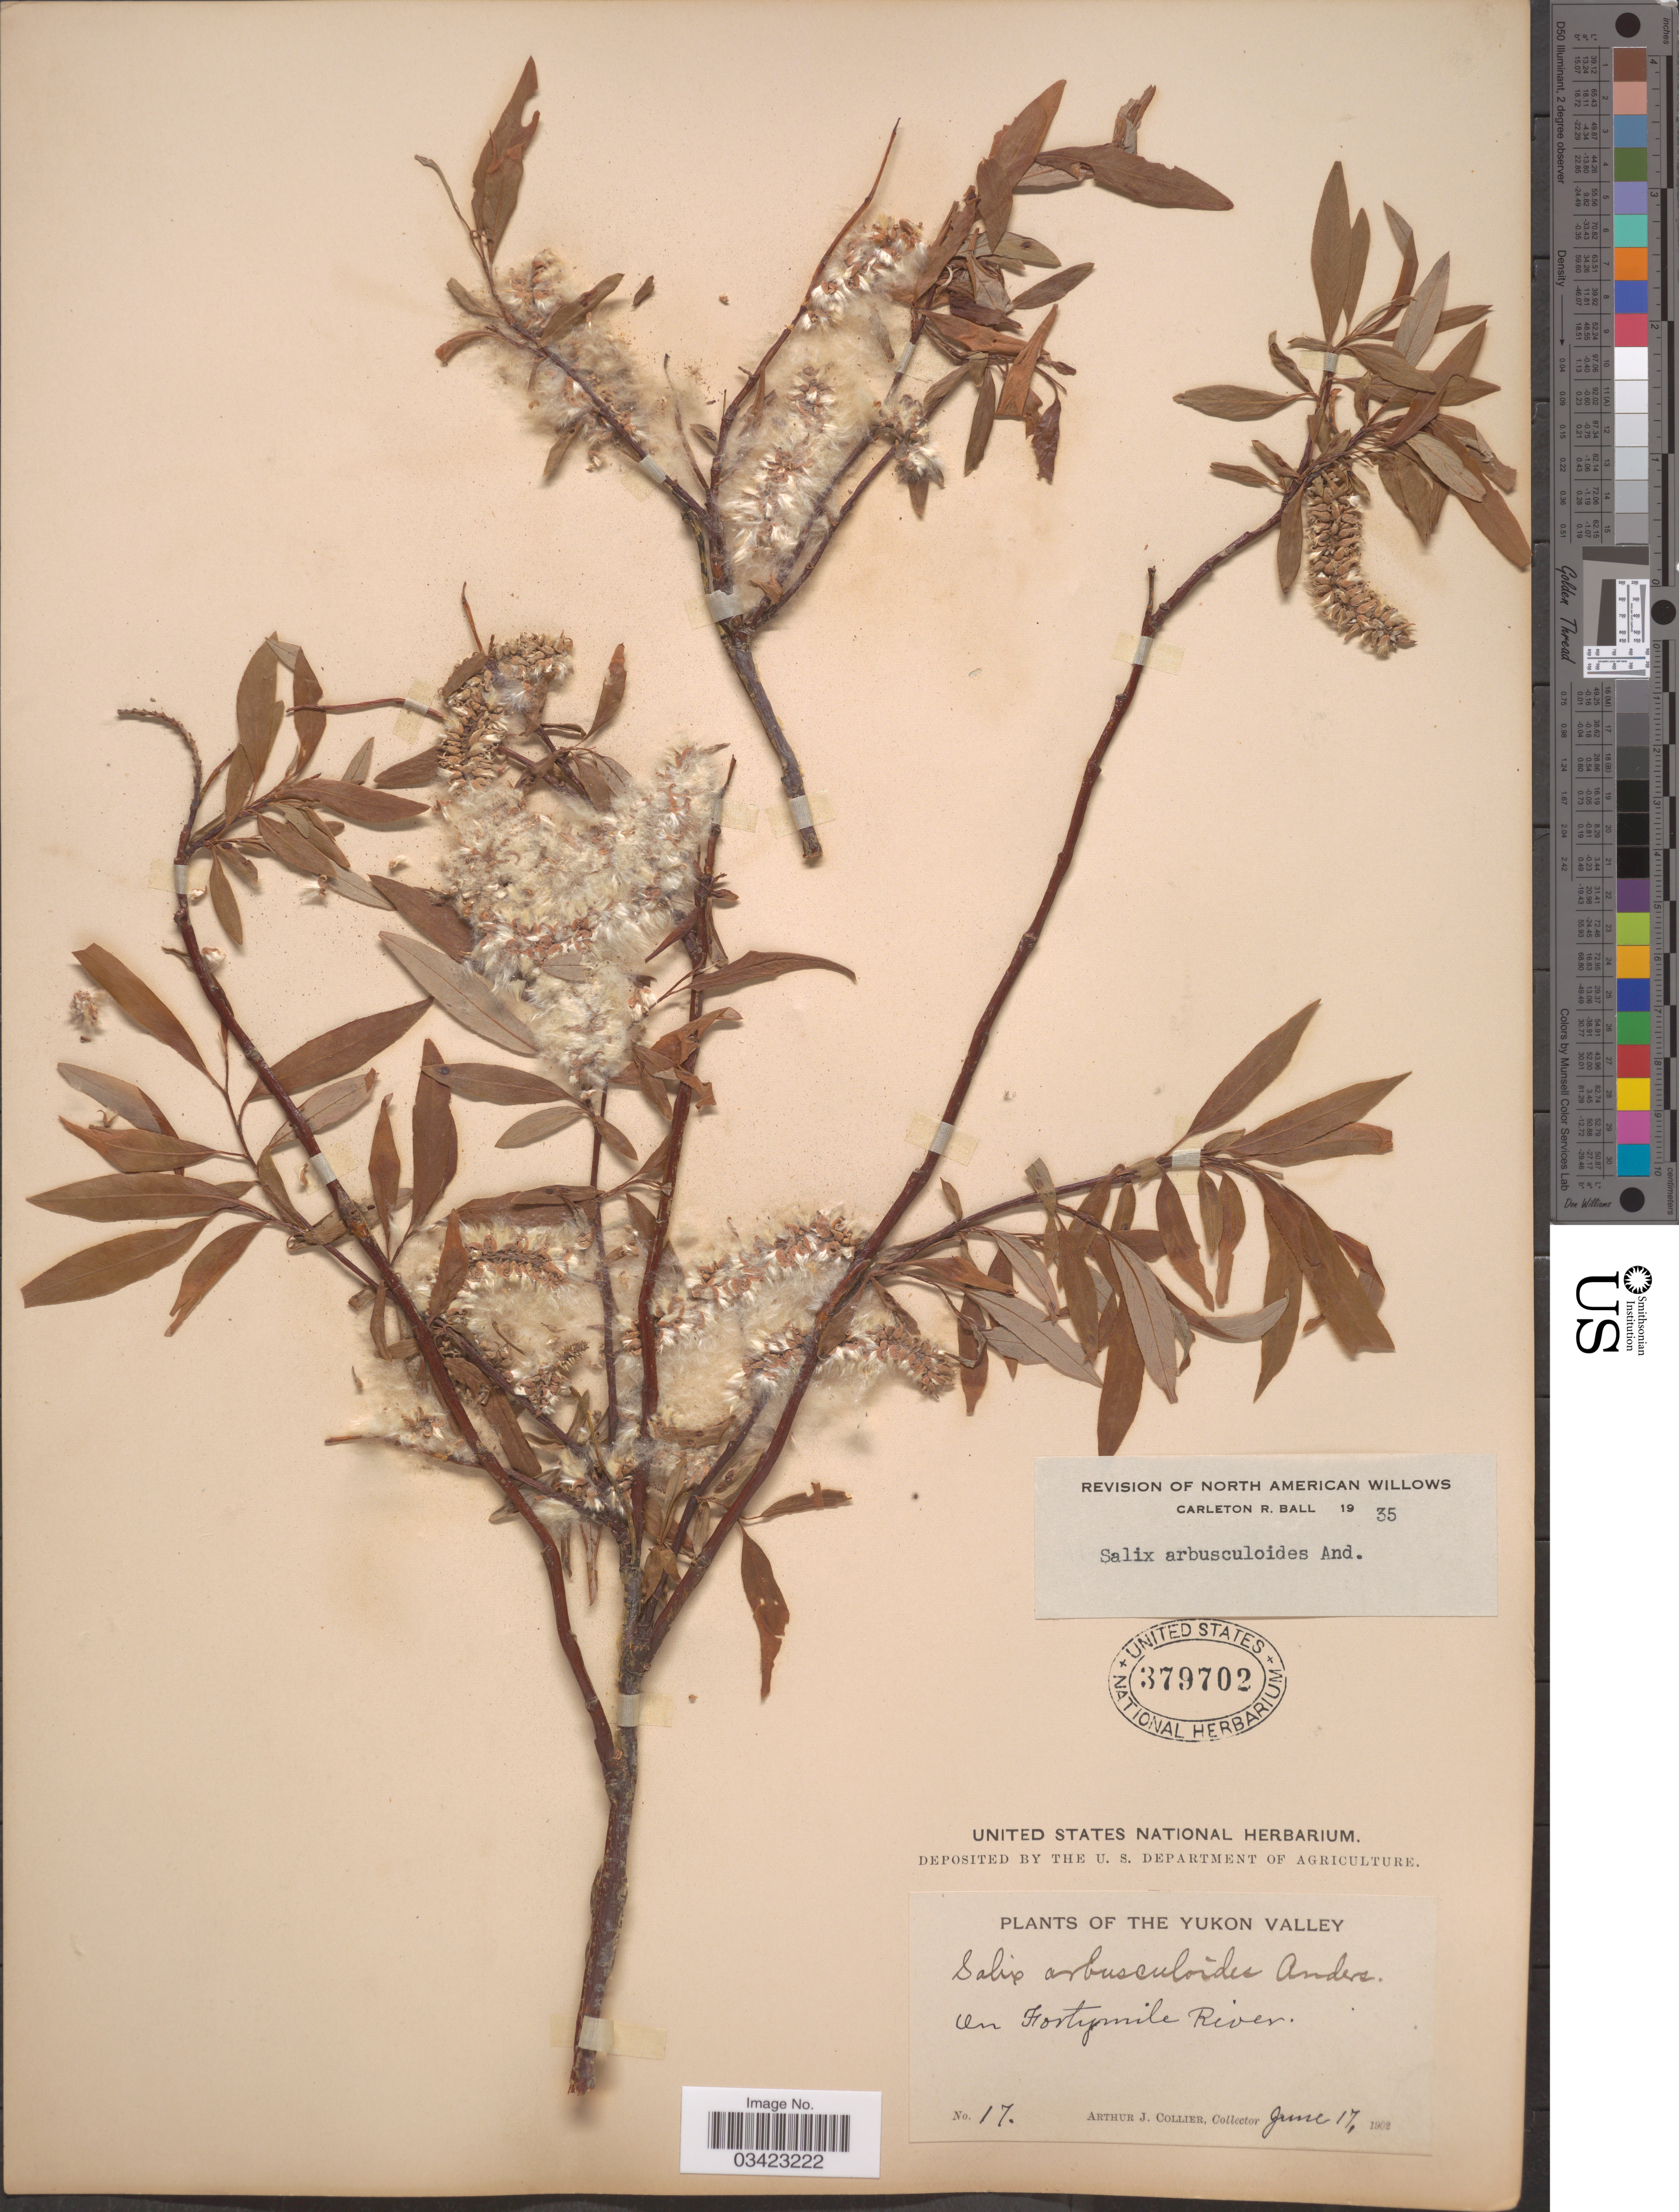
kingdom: Plantae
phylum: Tracheophyta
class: Magnoliopsida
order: Malpighiales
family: Salicaceae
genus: Salix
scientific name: Salix arbusculoides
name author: Andersson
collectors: A. Collier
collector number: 17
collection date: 1902-06-17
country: Canada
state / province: Yukon Territory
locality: The Yukon Valley. On Fortymile River.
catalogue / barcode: US 379702